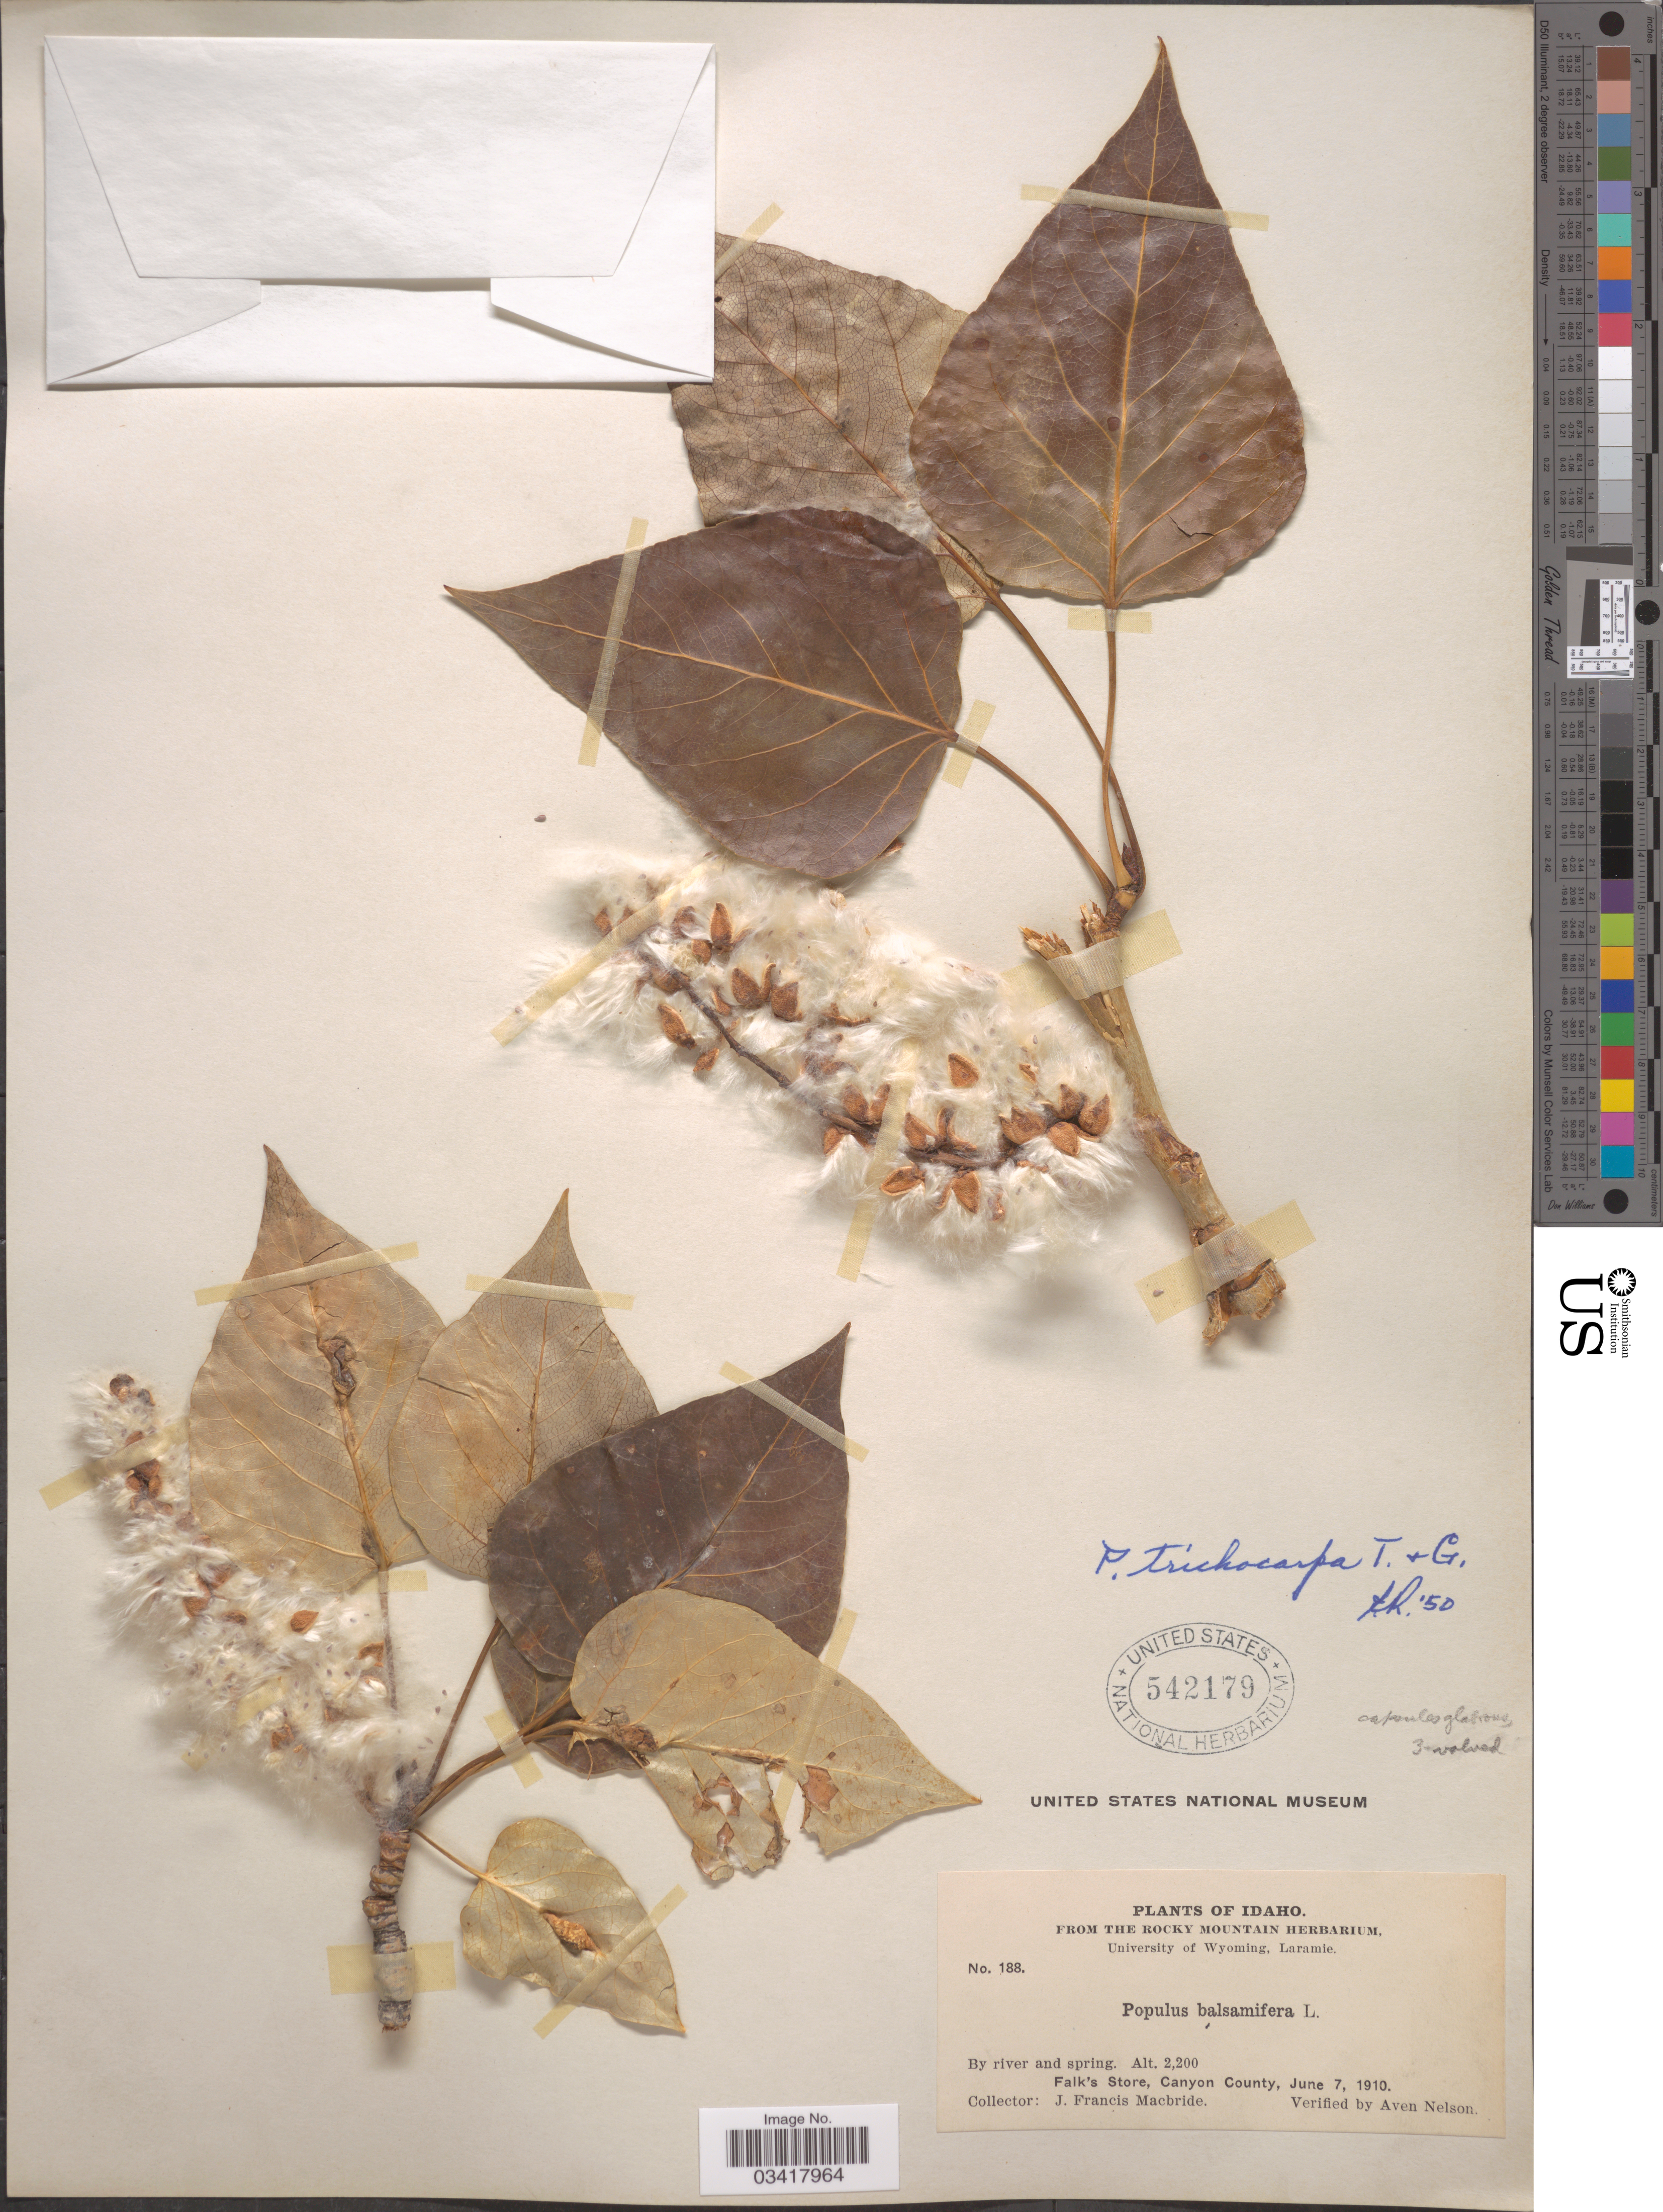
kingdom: Plantae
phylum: Tracheophyta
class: Magnoliopsida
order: Malpighiales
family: Salicaceae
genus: Populus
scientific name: Populus trichocarpa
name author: Torr. & A. Gray ex W. Hook.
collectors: J. F. Macbride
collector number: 188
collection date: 1910-06-07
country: United States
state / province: Idaho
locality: Falk's Store, Canyon County.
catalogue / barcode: US 542179